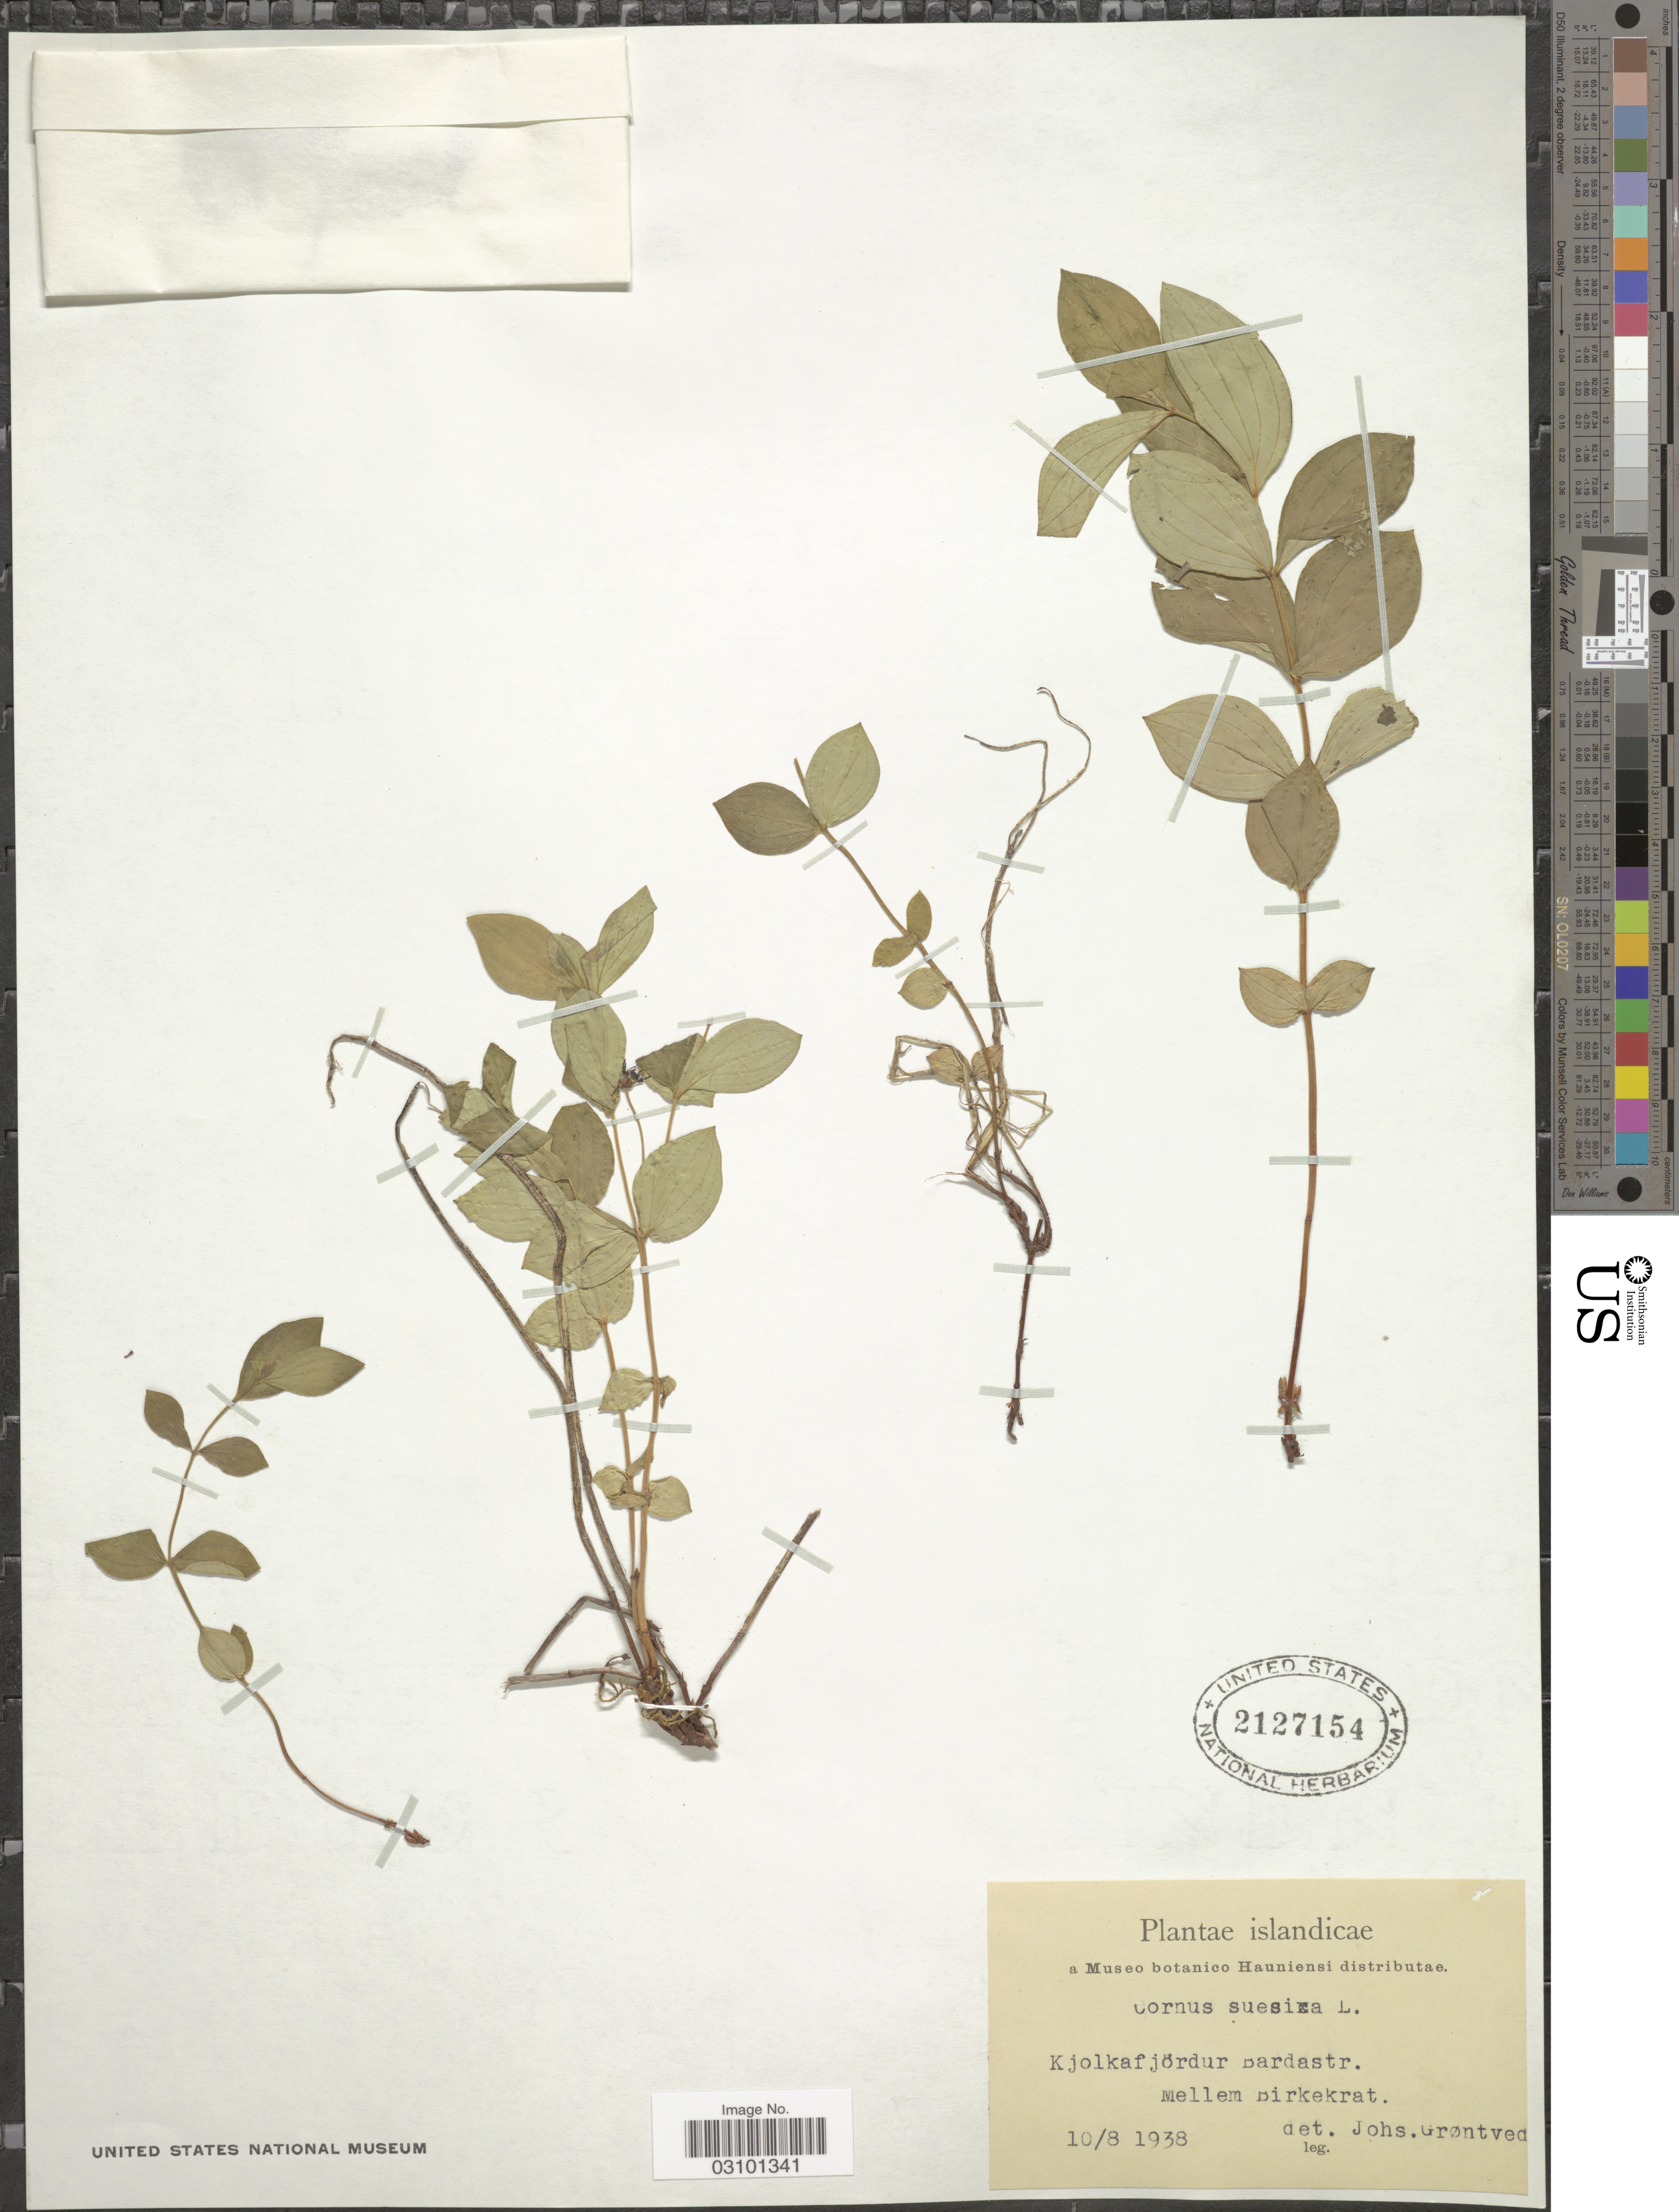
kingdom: Plantae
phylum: Tracheophyta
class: Magnoliopsida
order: Cornales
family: Cornaceae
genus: Cornus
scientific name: Cornus suecica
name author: L.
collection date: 1938-08-10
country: Iceland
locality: Kjolkafjördur Bardastr. Mellem Birkekrat.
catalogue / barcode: US 2127154